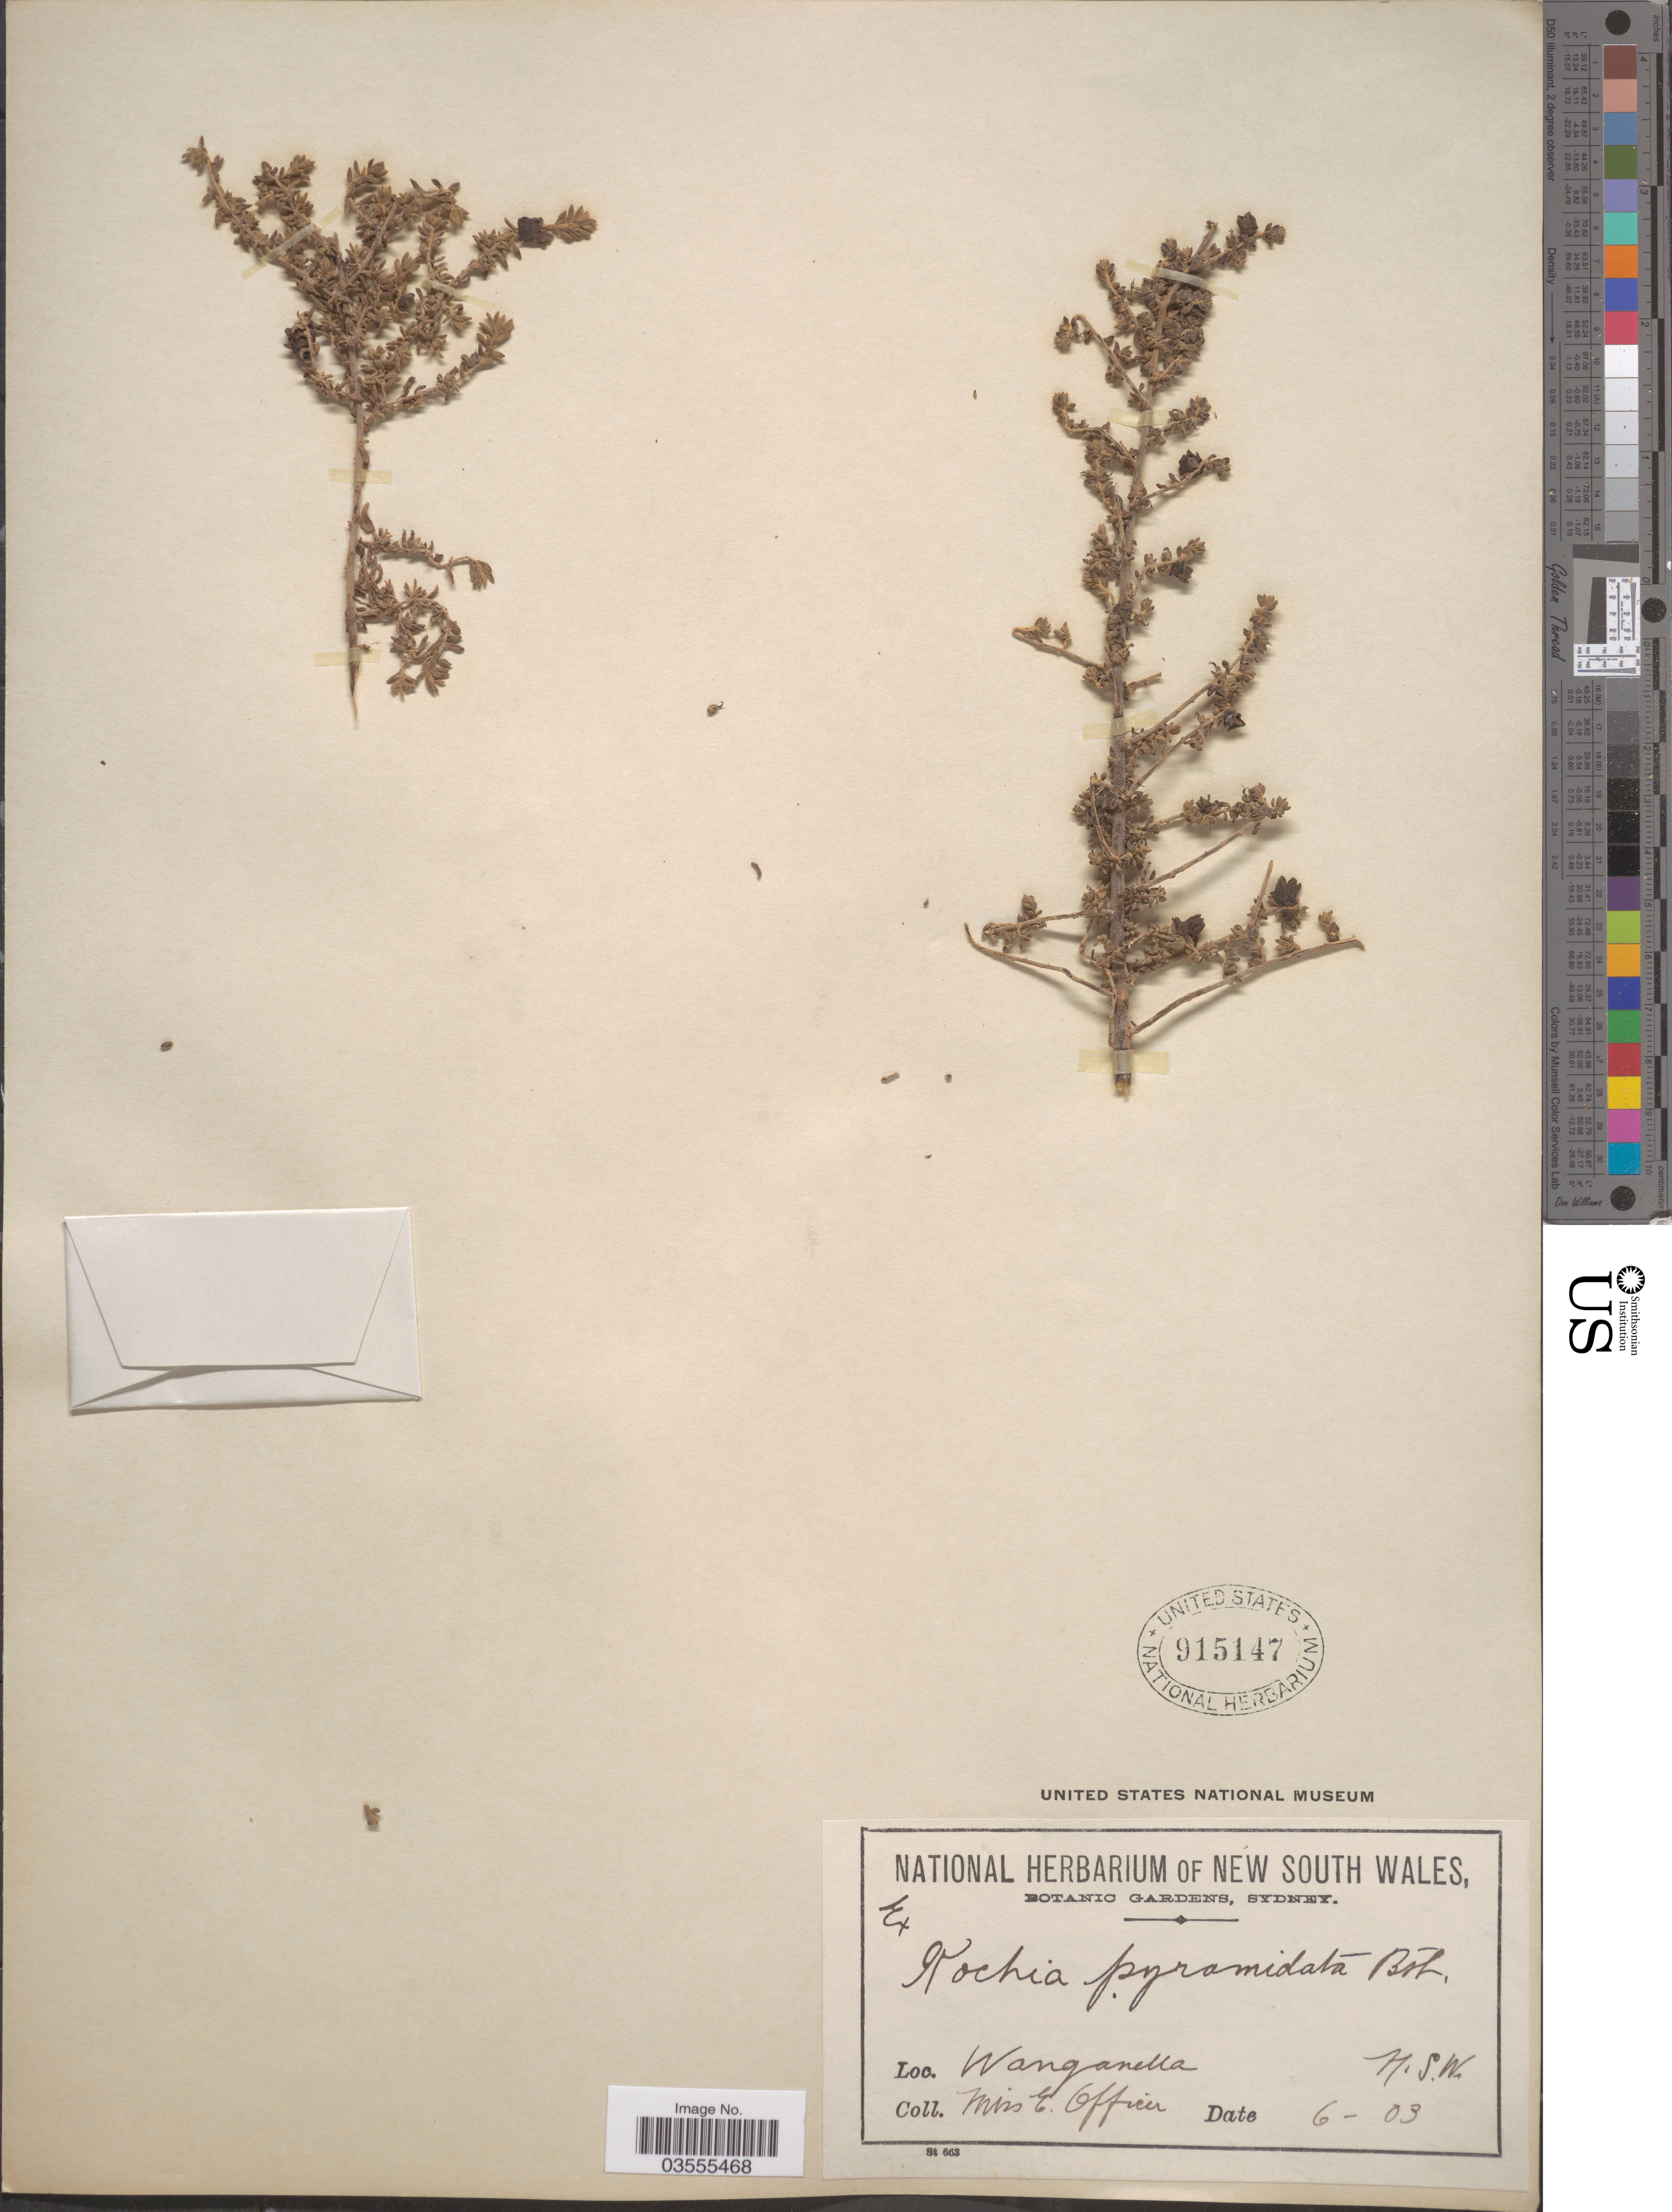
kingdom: Plantae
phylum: Tracheophyta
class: Magnoliopsida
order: Caryophyllales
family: Amaranthaceae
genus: Maireana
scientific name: Maireana pyramidata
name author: (Benth.) Paul G. Wilson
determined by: Wilson, Paul G.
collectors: E. Officer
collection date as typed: Transcribed d/m/y: /6/3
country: Australia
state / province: New South Wales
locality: Wanganella.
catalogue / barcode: US 915147